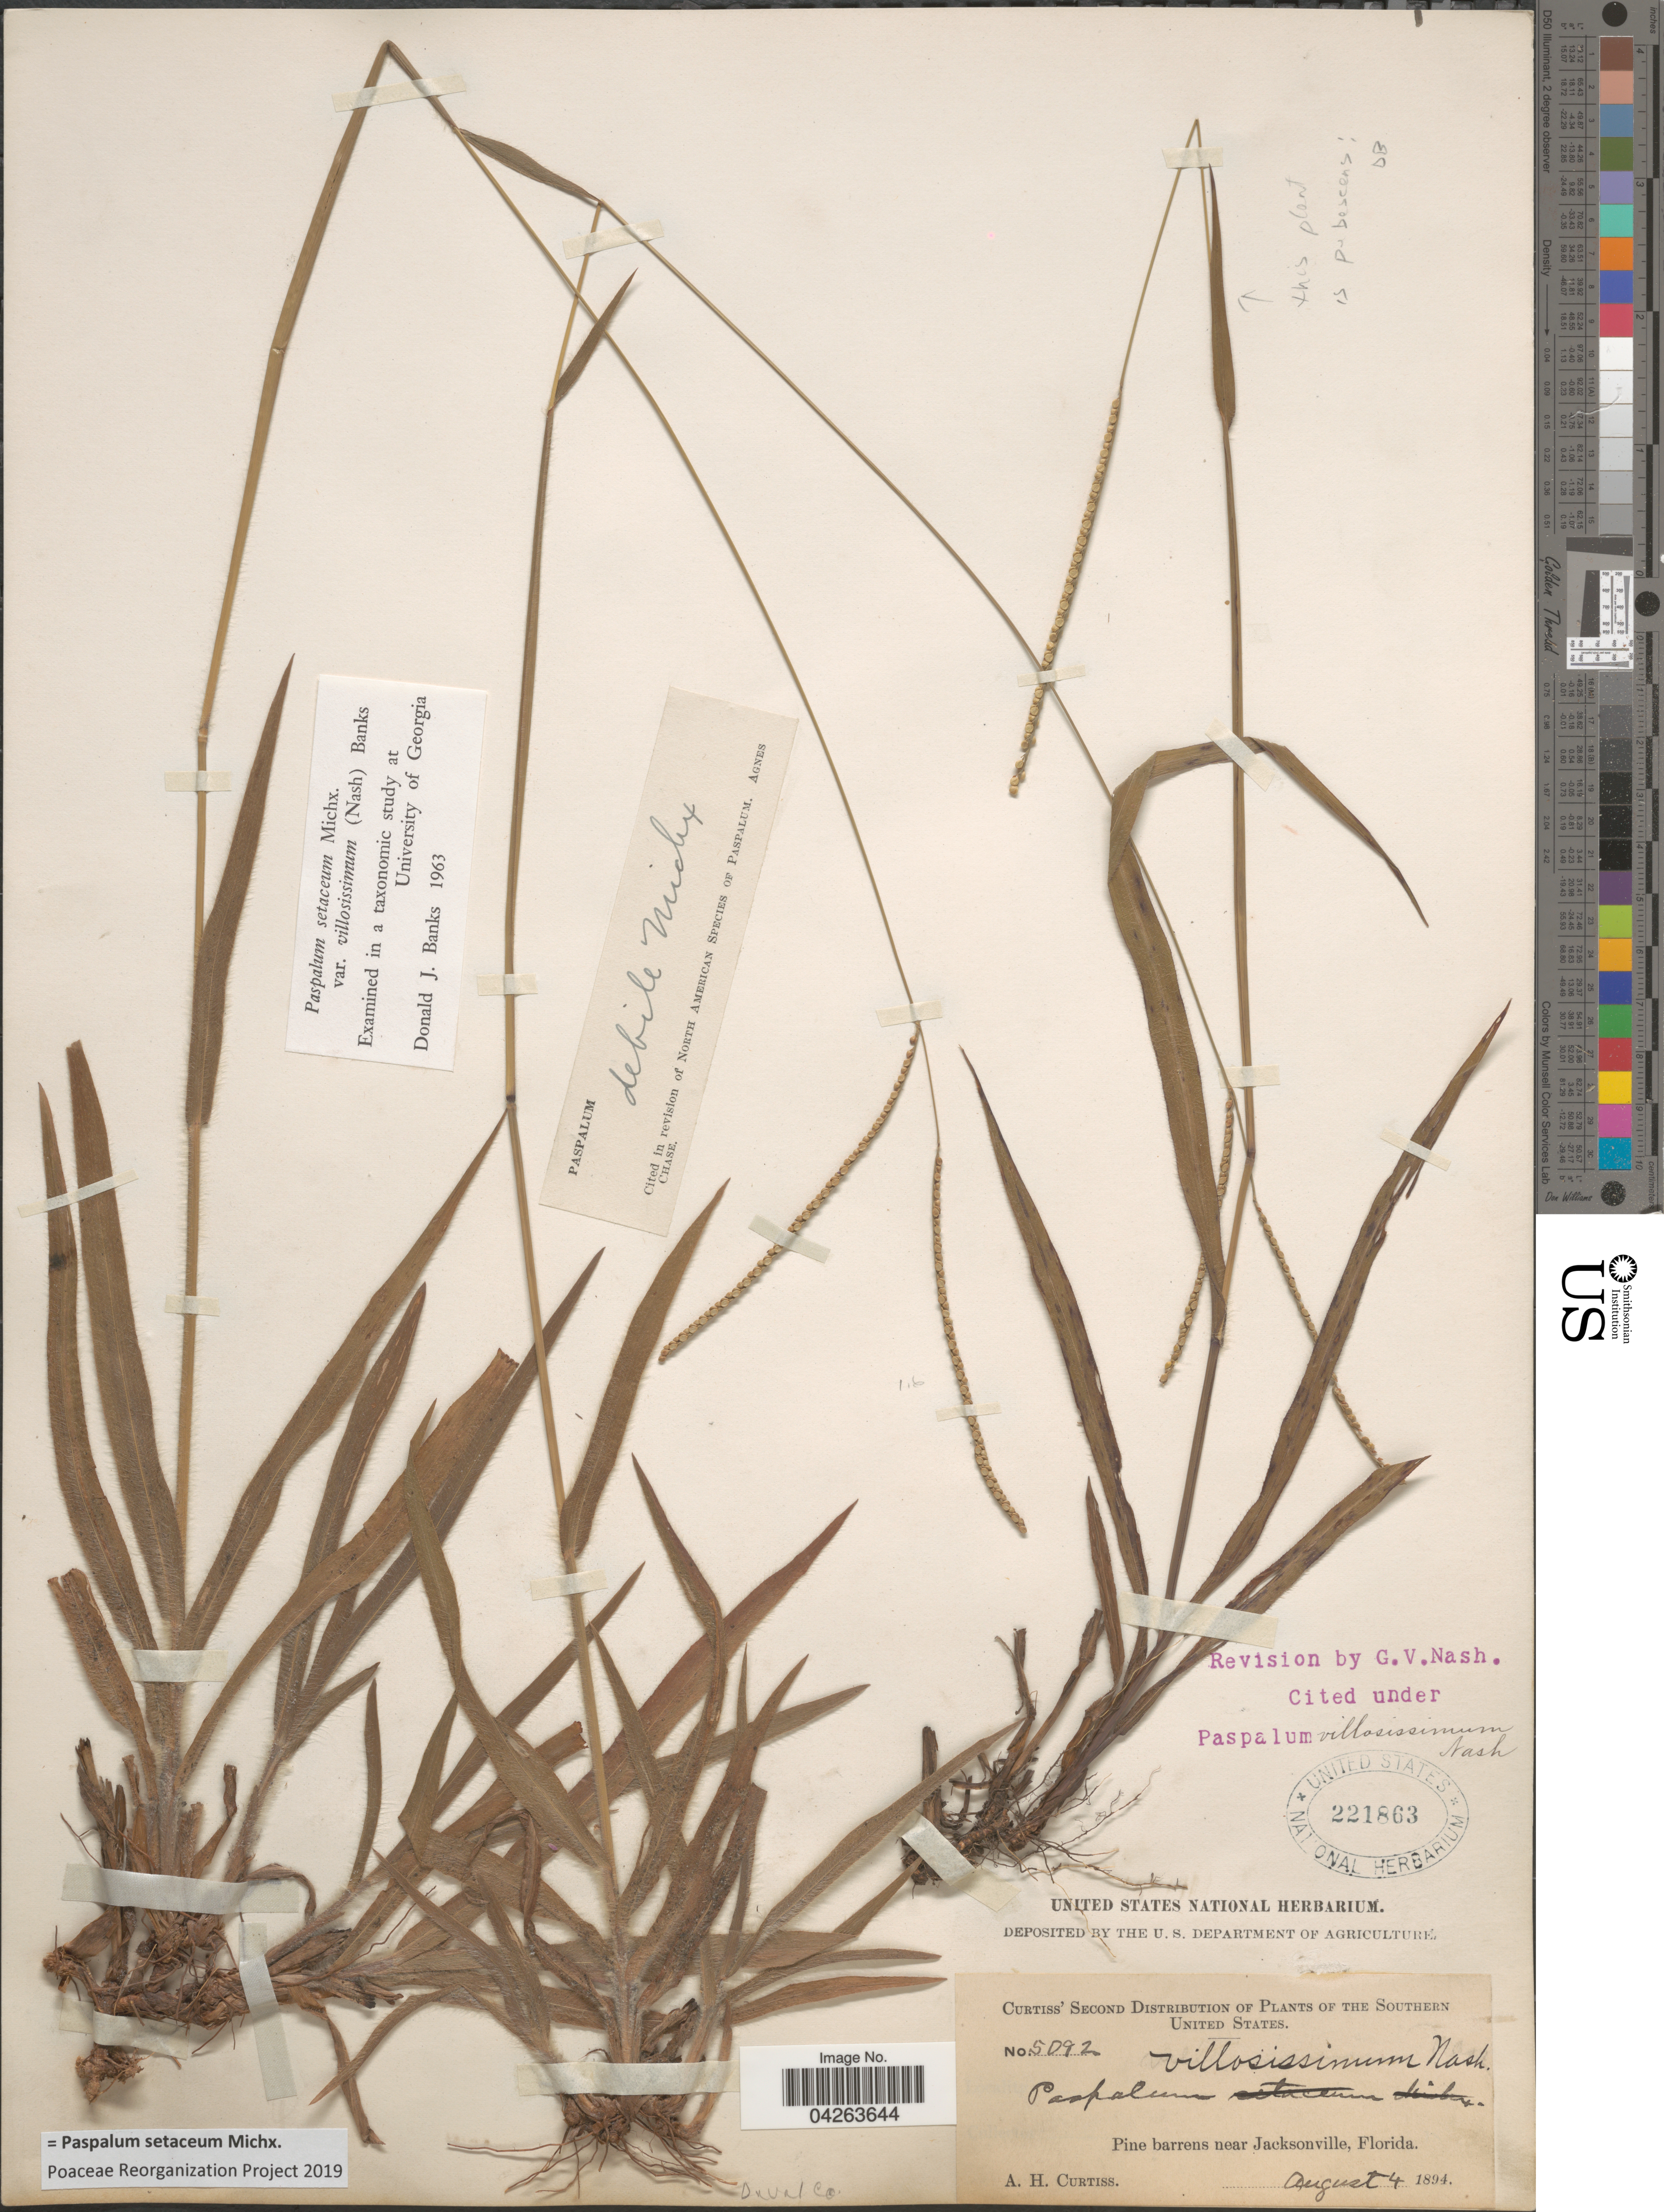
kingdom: Plantae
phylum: Tracheophyta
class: Liliopsida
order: Poales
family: Poaceae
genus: Paspalum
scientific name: Paspalum setaceum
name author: Michx.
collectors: A. H. Curtiss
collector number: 5092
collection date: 1894-08-04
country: United States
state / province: Florida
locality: The Southern United States. Pine barrens near Jacksonville. Duval Co.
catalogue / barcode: US 221863